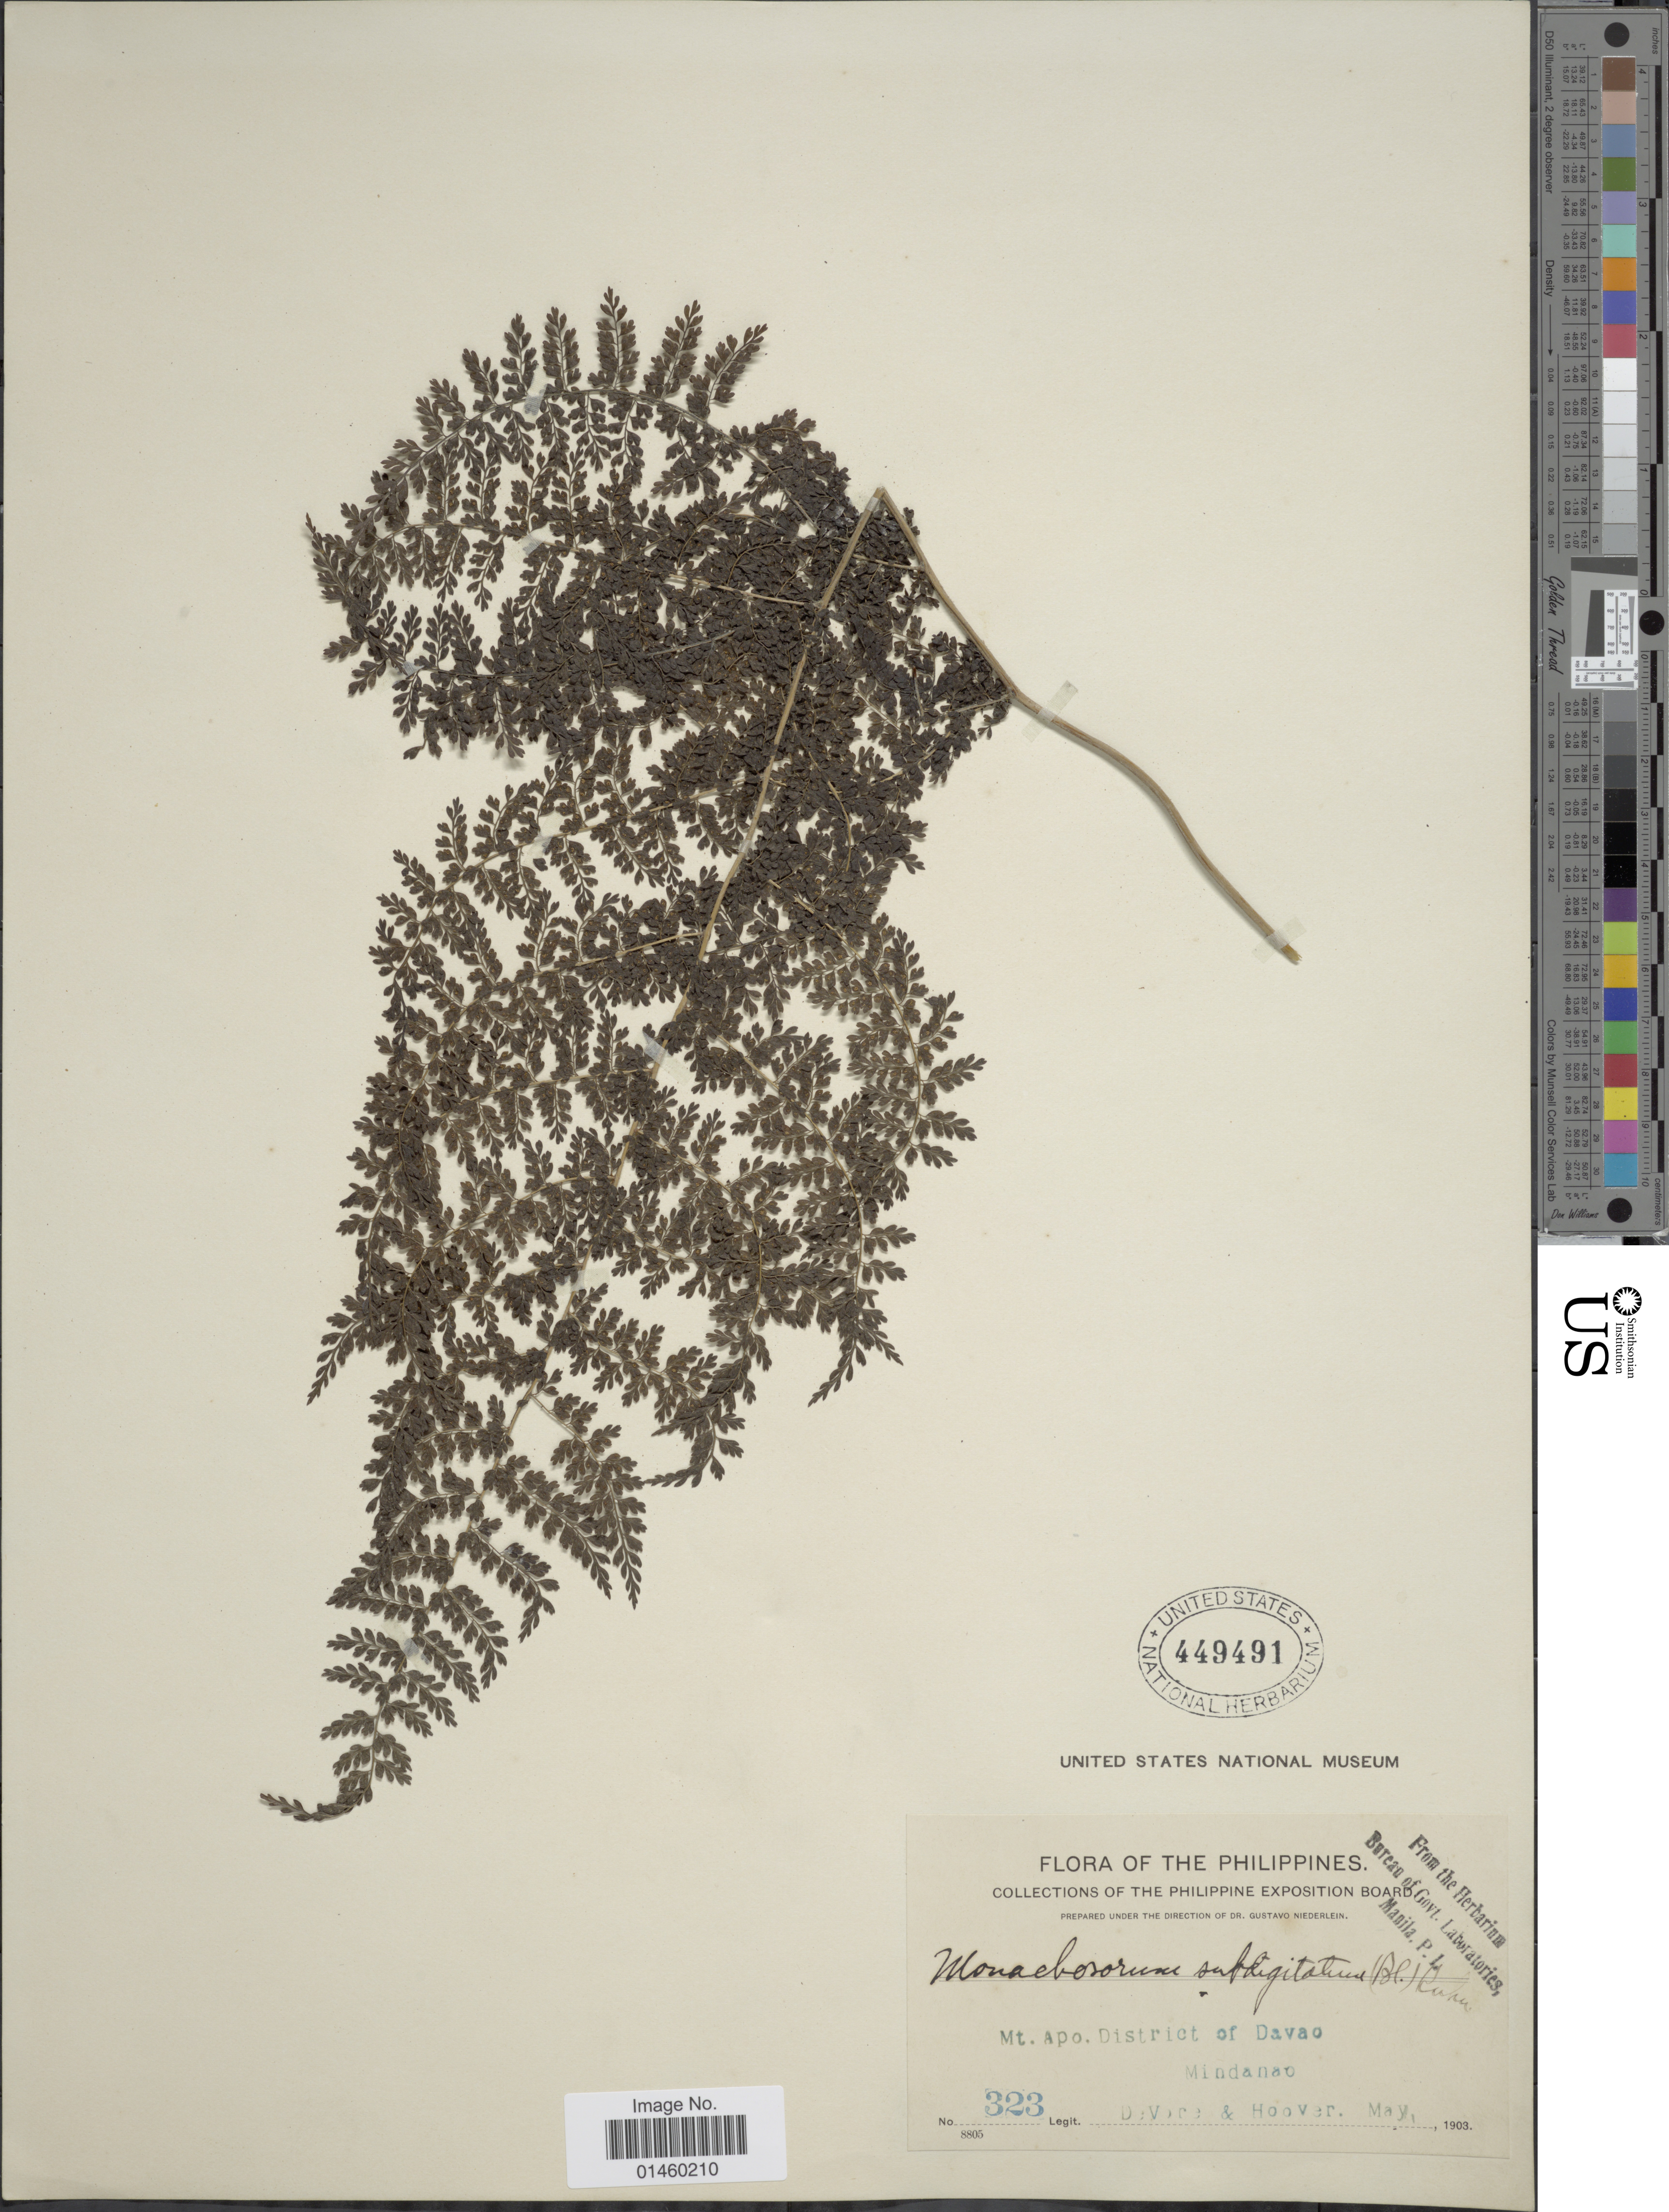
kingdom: Plantae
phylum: Tracheophyta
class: Polypodiopsida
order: Polypodiales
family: Dennstaedtiaceae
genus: Monachosorum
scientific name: Monachosorum subdigitatum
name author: (Blume) Kuhn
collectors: -. DeVore & -- Hoover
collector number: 323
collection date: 1903-05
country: Philippines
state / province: Davao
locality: Mt. Apo. District of Davao. Mindanao.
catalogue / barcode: US 449491